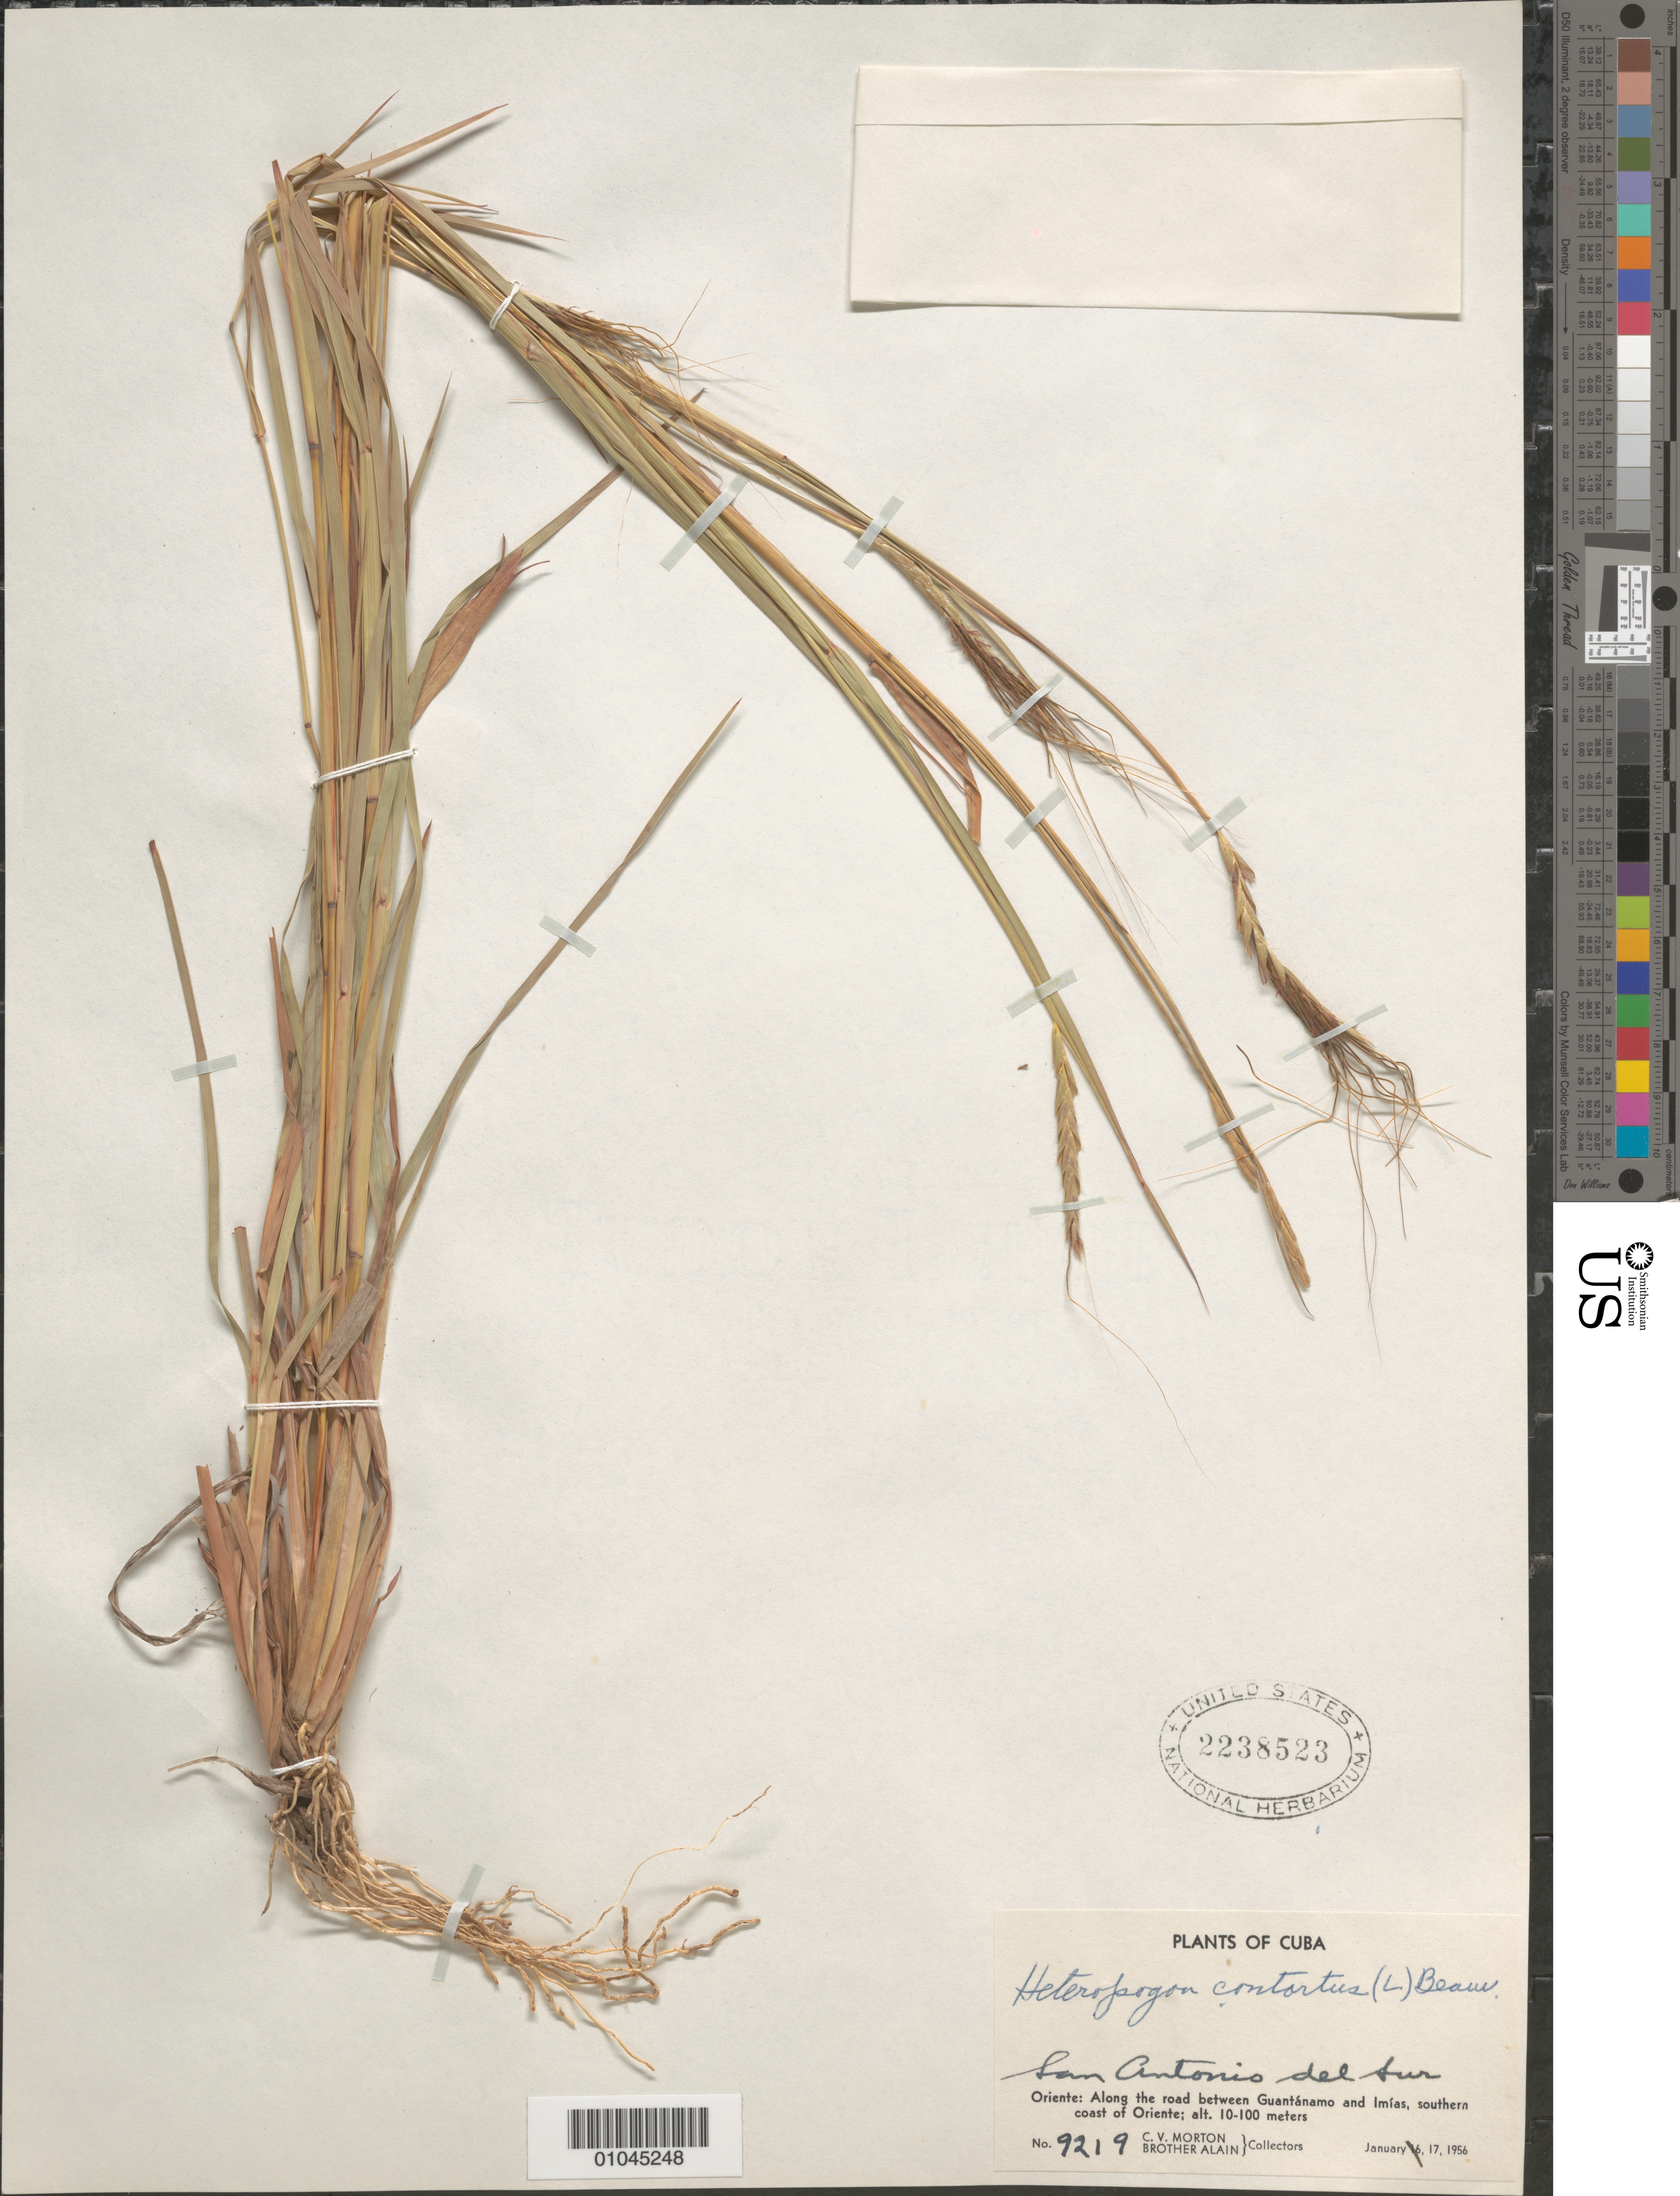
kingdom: Plantae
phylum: Tracheophyta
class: Liliopsida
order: Poales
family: Poaceae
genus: Heteropogon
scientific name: Heteropogon contortus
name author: (L.) P. Beauv. ex Roem. & Schult.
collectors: C. V. Morton & A. H. Liogier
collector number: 9219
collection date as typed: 17 Jan 1956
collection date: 1956-01-17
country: Cuba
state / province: Guantanamo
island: Cuba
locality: San Antonio del Sur, along the road between Guantánamo and Imias, southern coast of Oriente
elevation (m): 10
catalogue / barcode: US 2238523